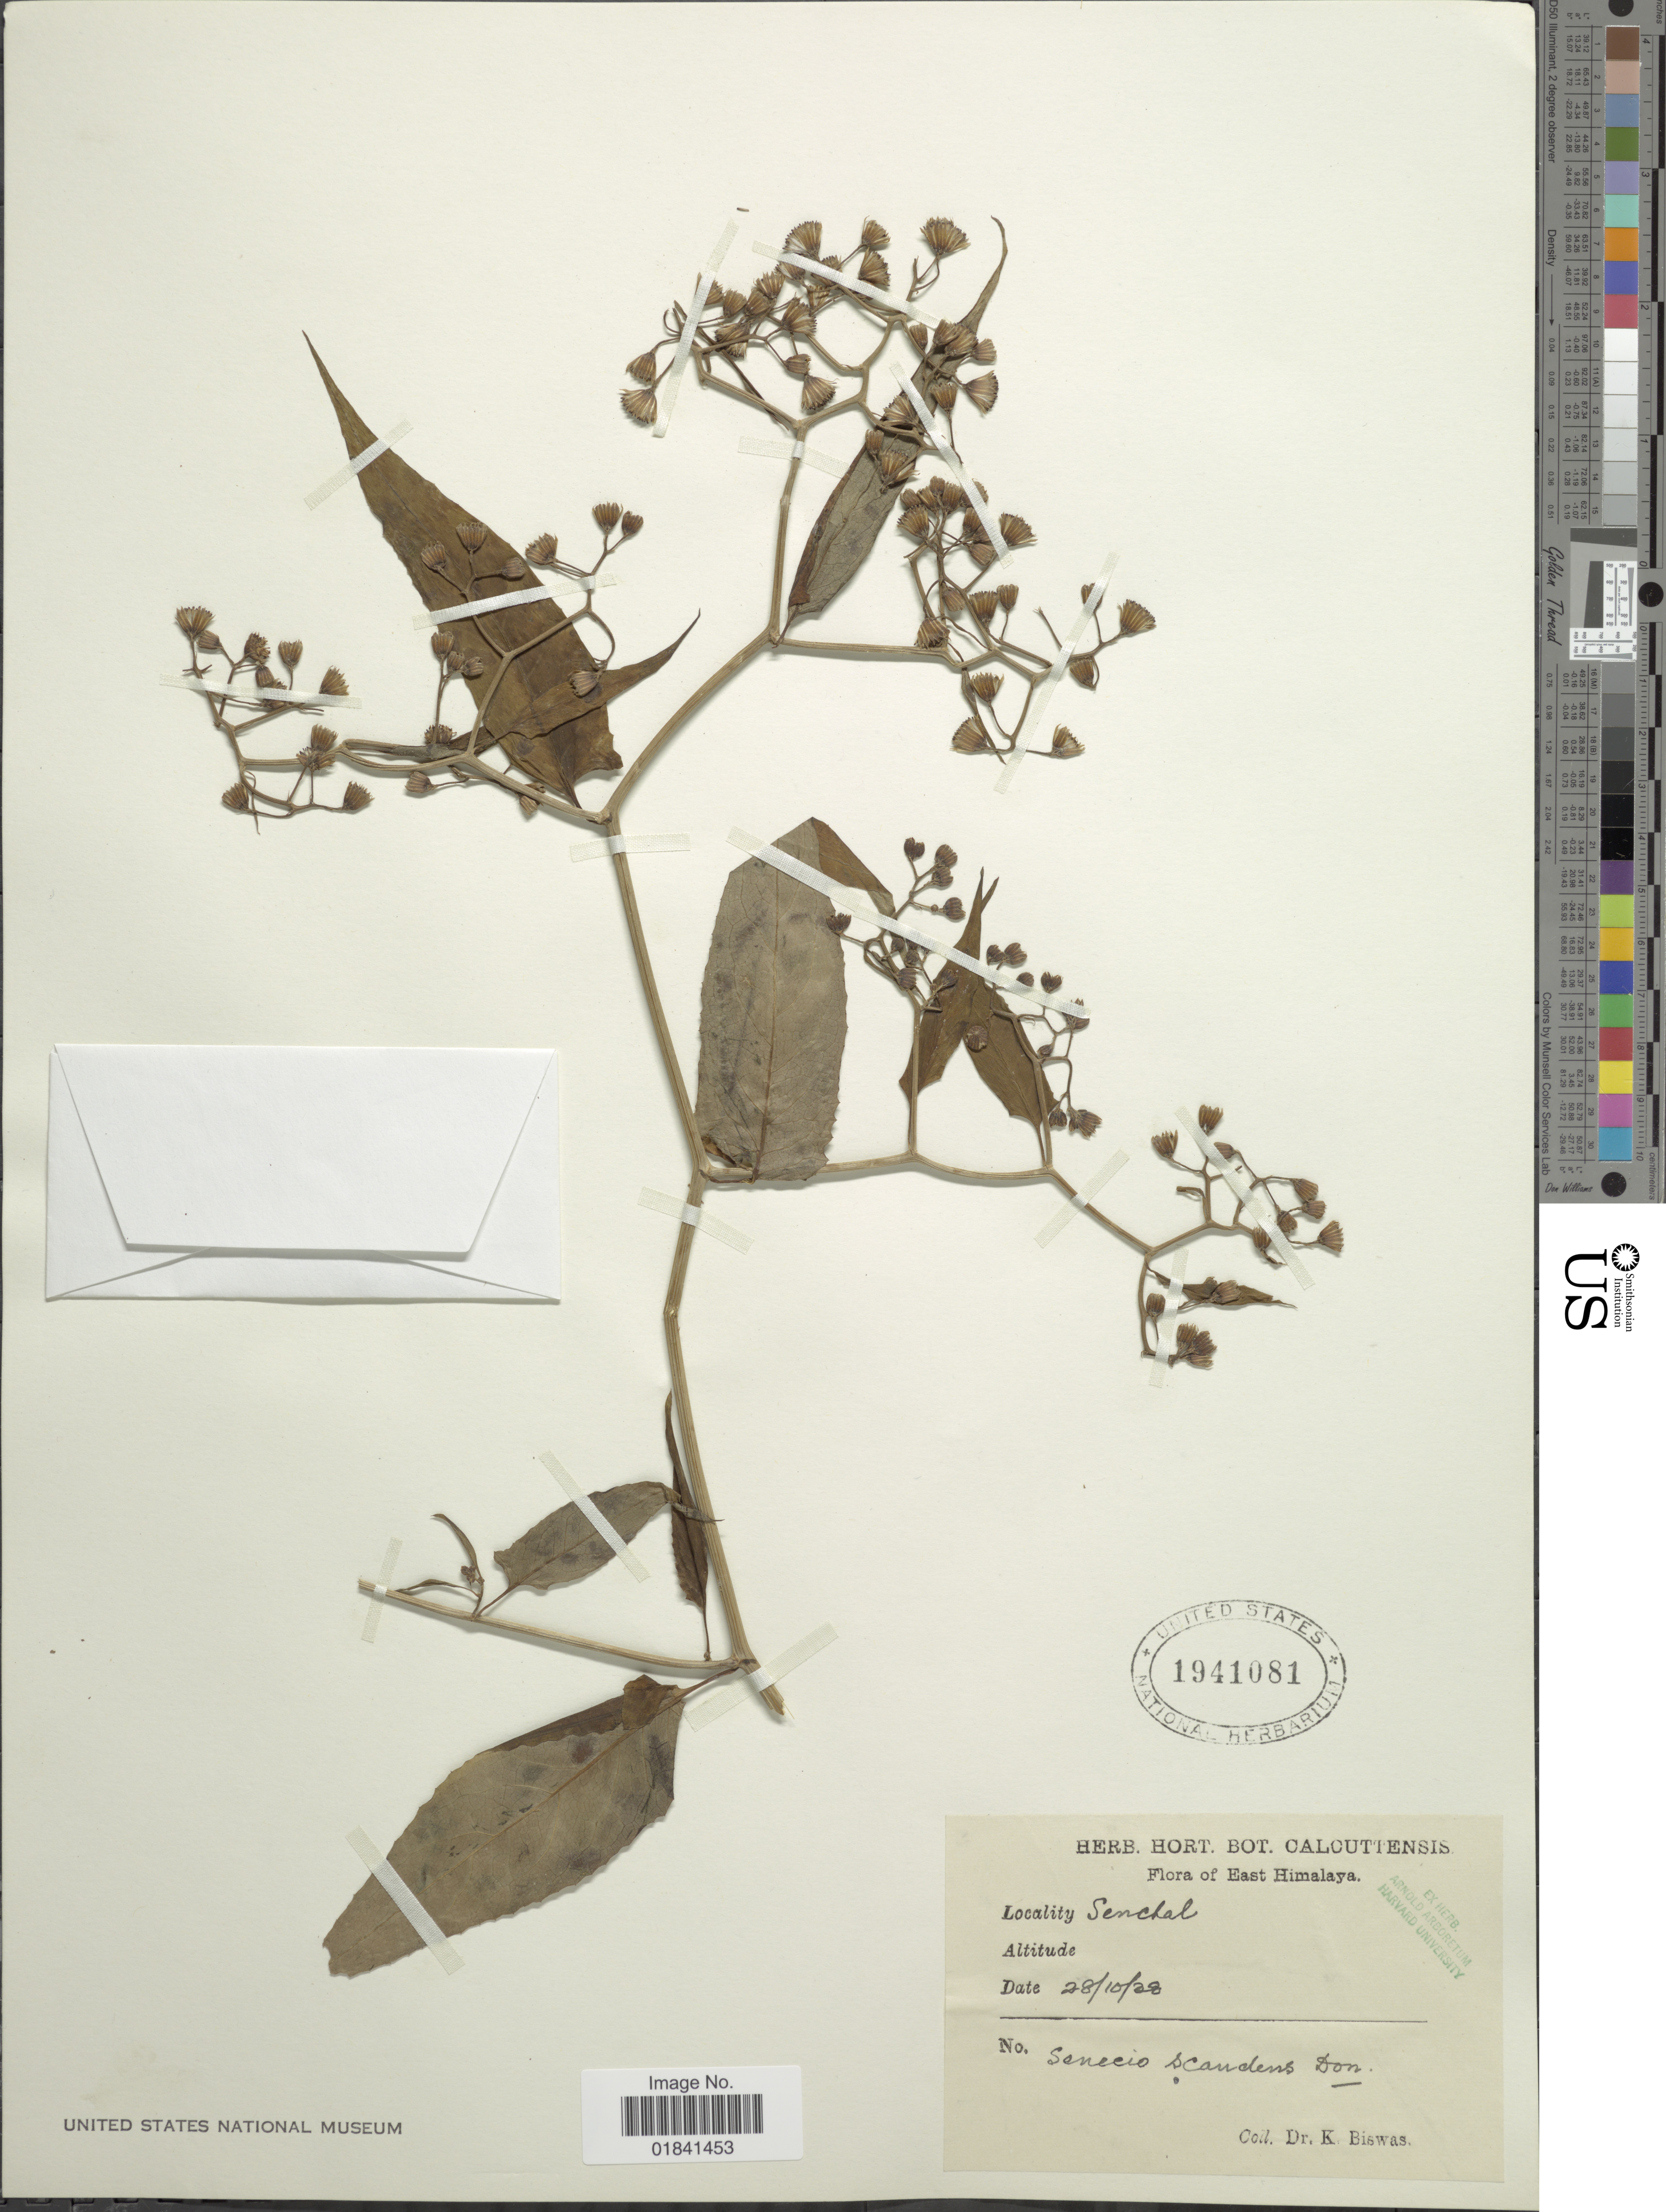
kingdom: Plantae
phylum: Tracheophyta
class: Magnoliopsida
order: Asterales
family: Asteraceae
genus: Senecio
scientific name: Senecio scandens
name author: Buch.-Ham. ex D. Don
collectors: K. Biswas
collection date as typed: Transcribed d/m/y: 28/10/28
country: India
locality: East Himalaya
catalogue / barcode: US 1941081